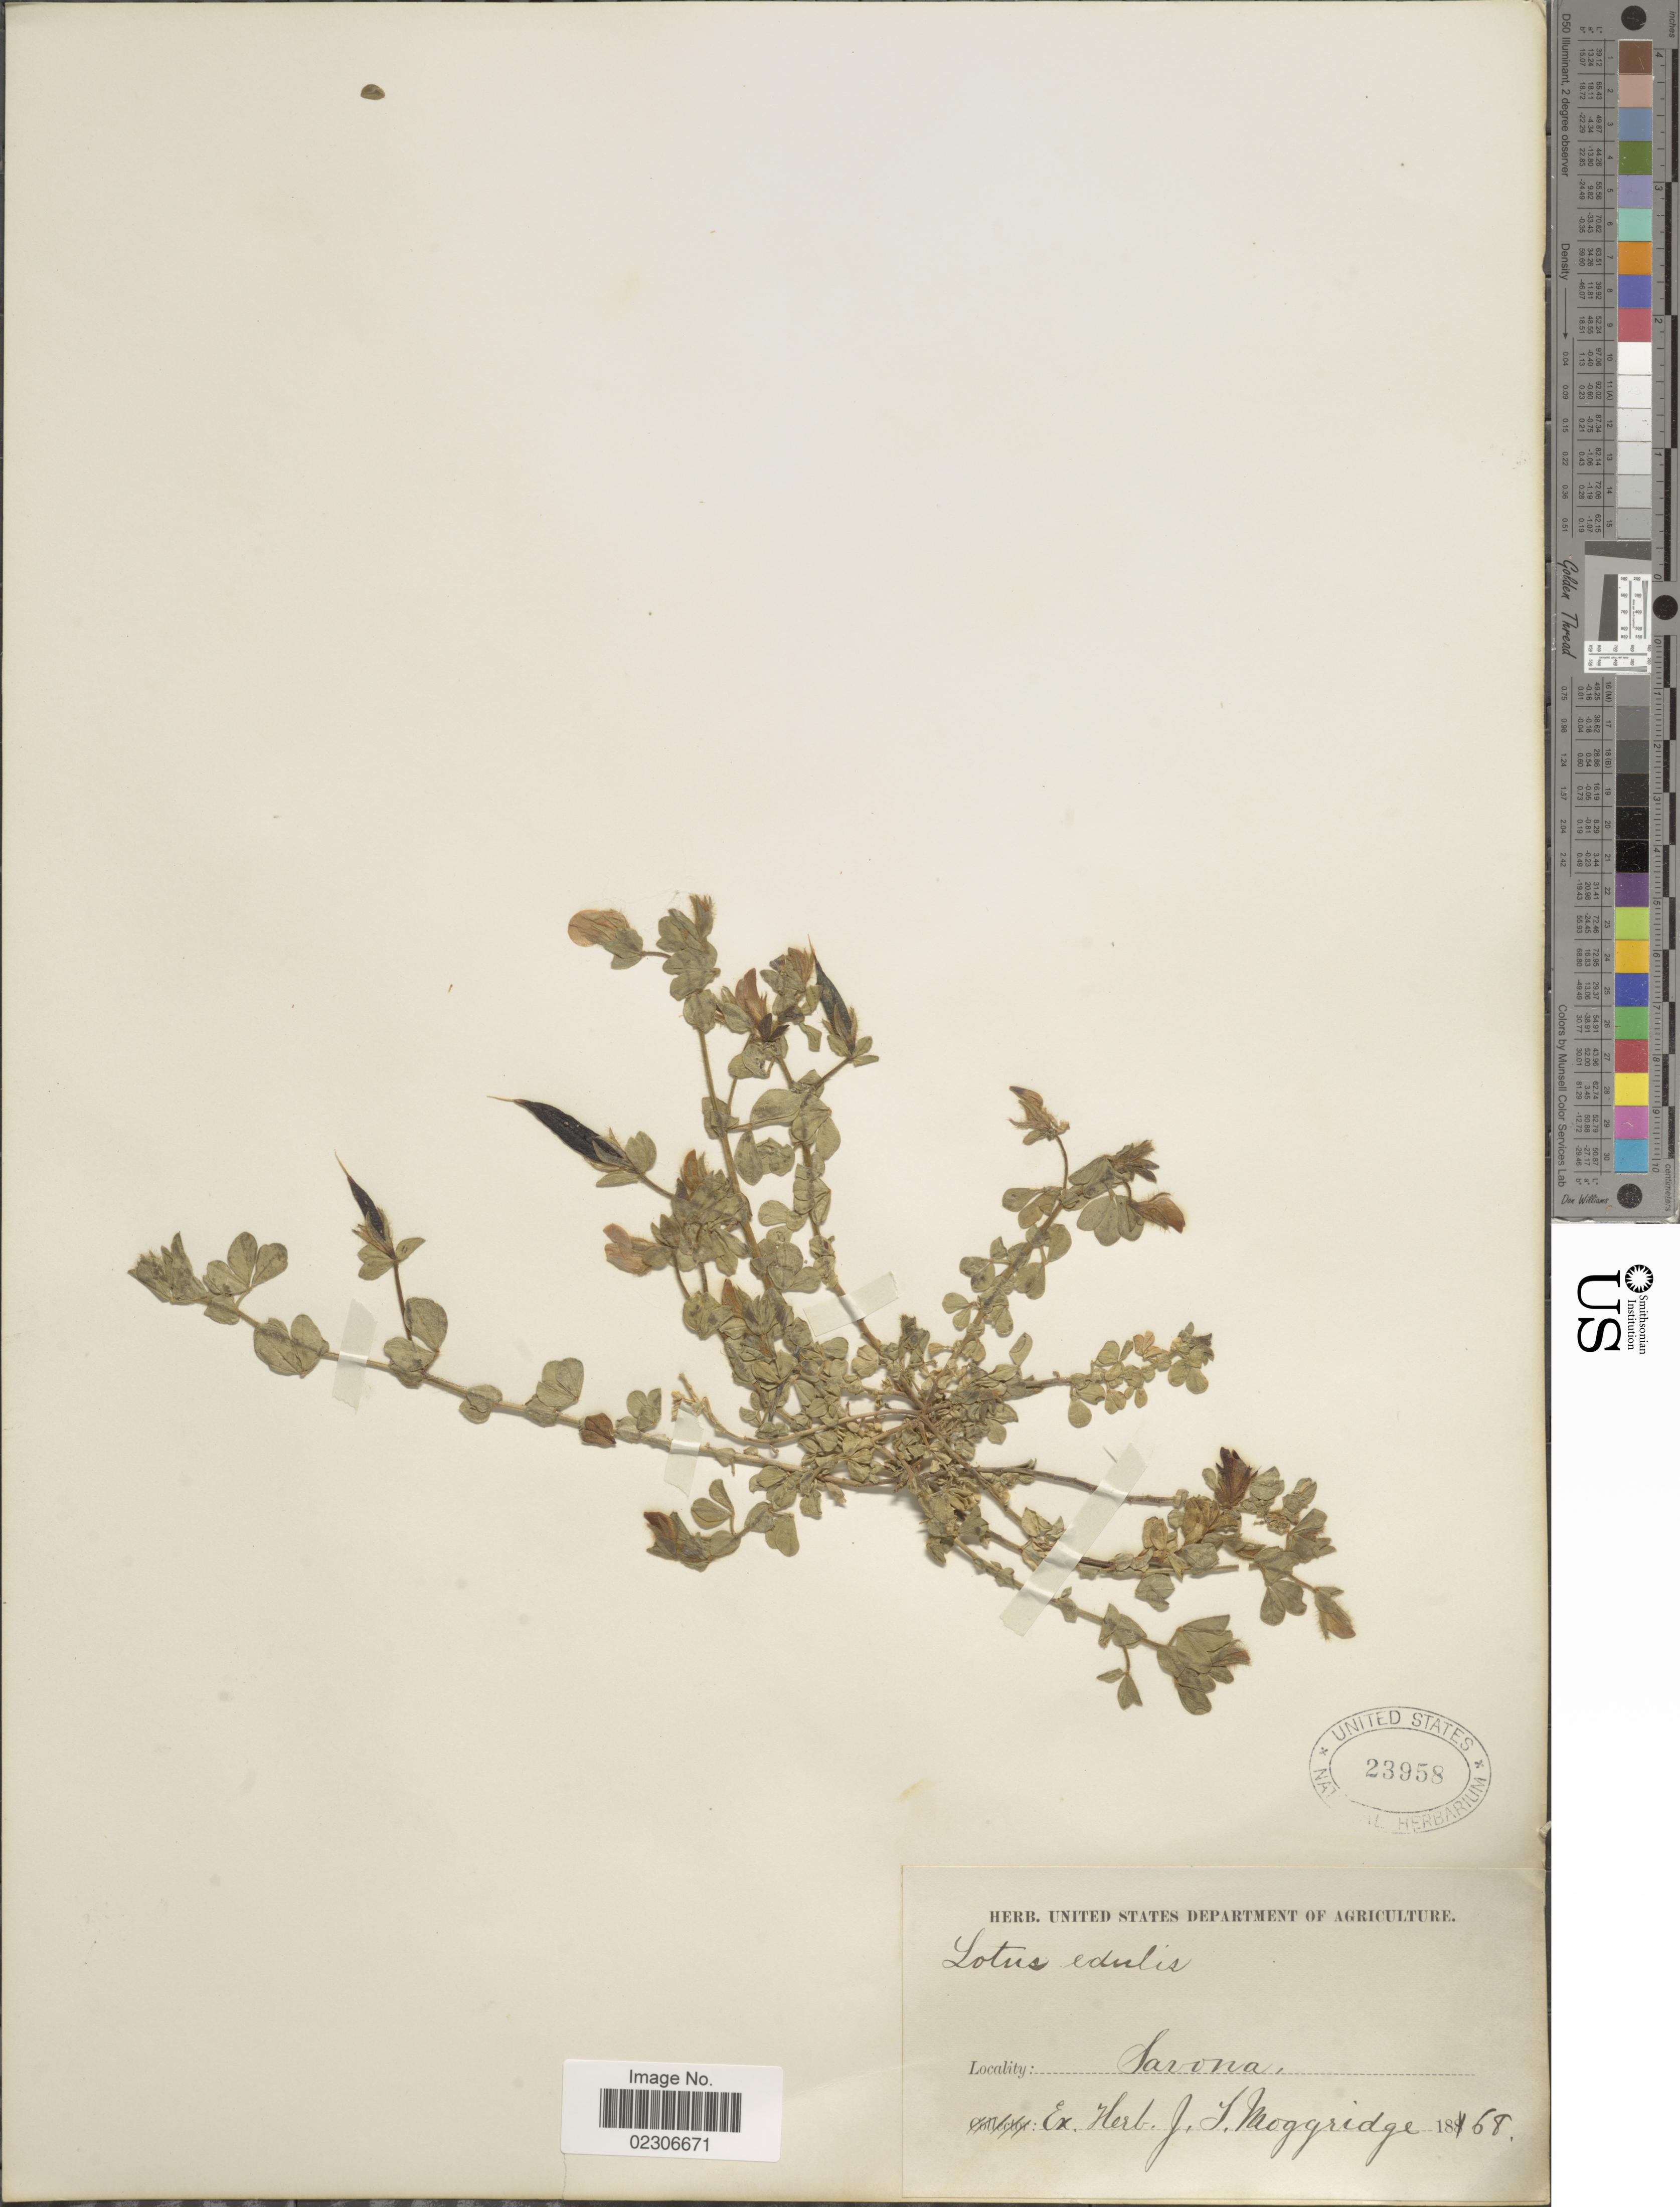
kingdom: Plantae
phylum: Tracheophyta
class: Magnoliopsida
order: Fabales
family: Fabaceae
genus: Lotus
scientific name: Lotus edulis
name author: L.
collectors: ex herb. J.T. Moggridge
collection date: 1868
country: Italy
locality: Savona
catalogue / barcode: US 23958